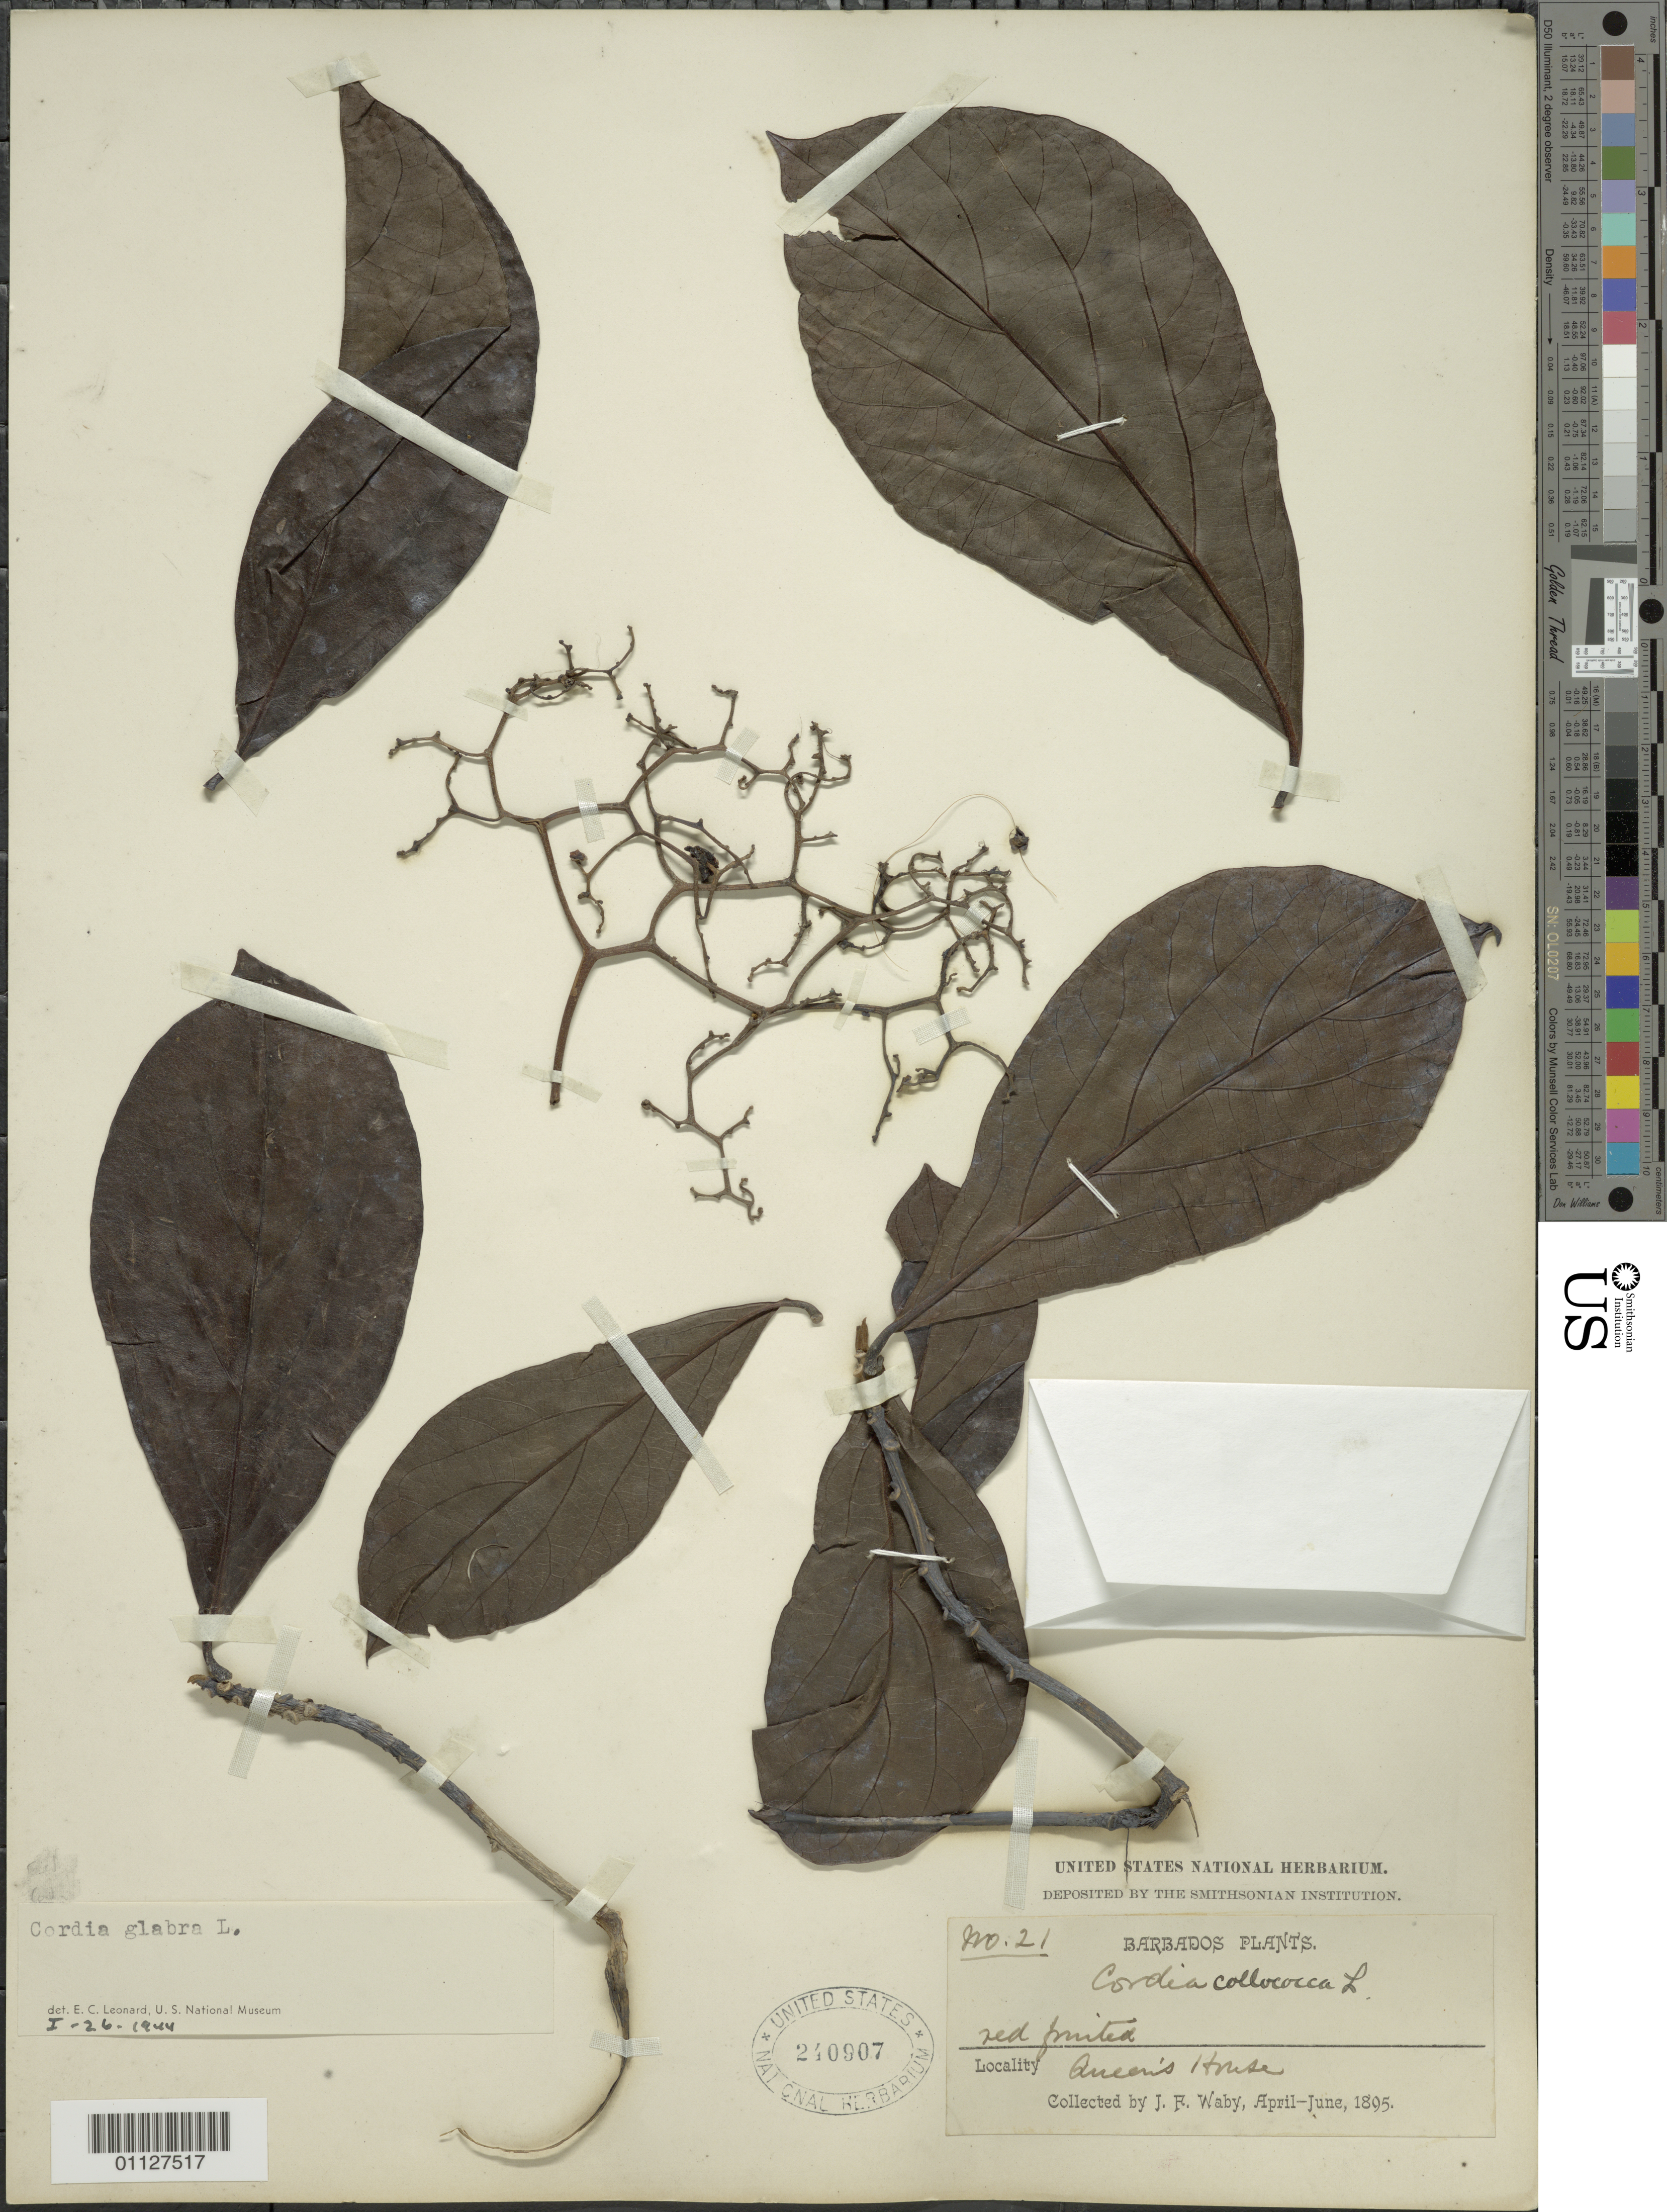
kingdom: Plantae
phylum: Tracheophyta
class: Magnoliopsida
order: Boraginales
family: Cordiaceae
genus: Cordia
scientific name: Cordia collococca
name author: L.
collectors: J. Waby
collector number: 21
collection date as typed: Apr 1895 to Jun 1895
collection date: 1895-04/1895-06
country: Barbados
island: Barbados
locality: Ocean's House.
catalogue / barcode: US 240907